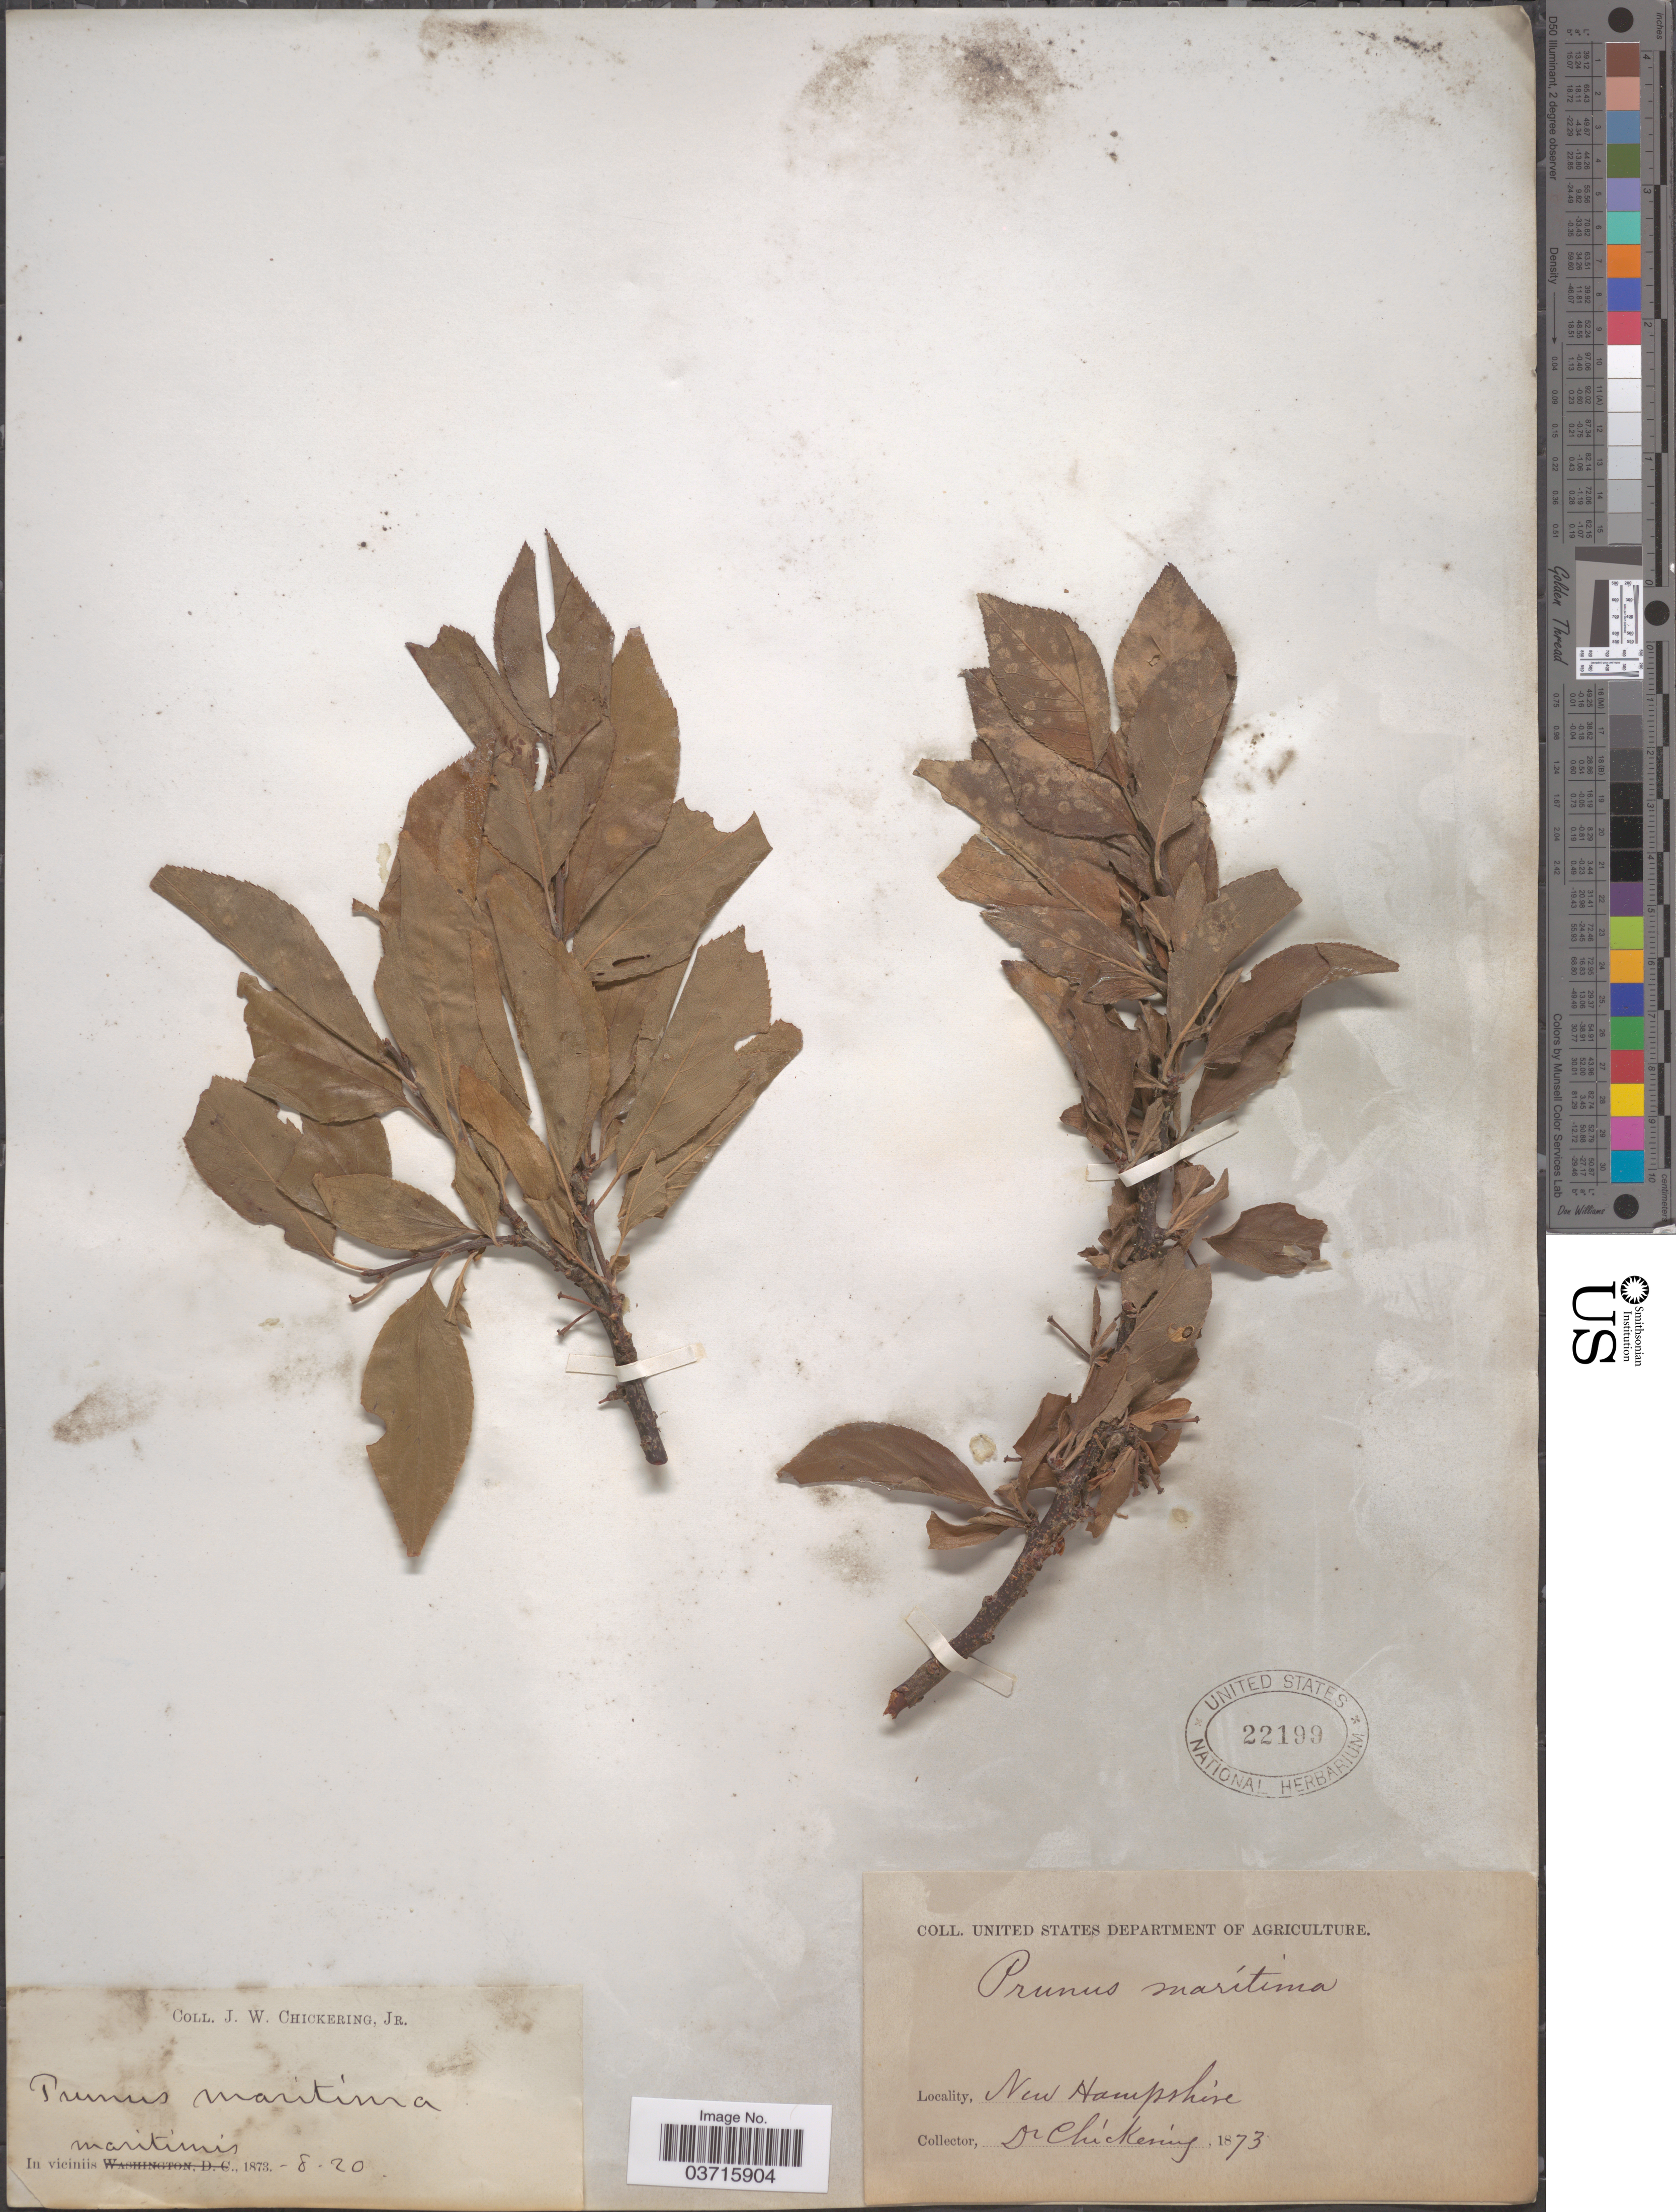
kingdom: Plantae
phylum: Tracheophyta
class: Magnoliopsida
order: Rosales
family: Rosaceae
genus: Prunus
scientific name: Prunus maritima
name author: Marshall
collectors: J. W. Chickering Jr.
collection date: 1873-08-20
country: United States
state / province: New Hampshire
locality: In viciniis maritimis.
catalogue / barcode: US 22199